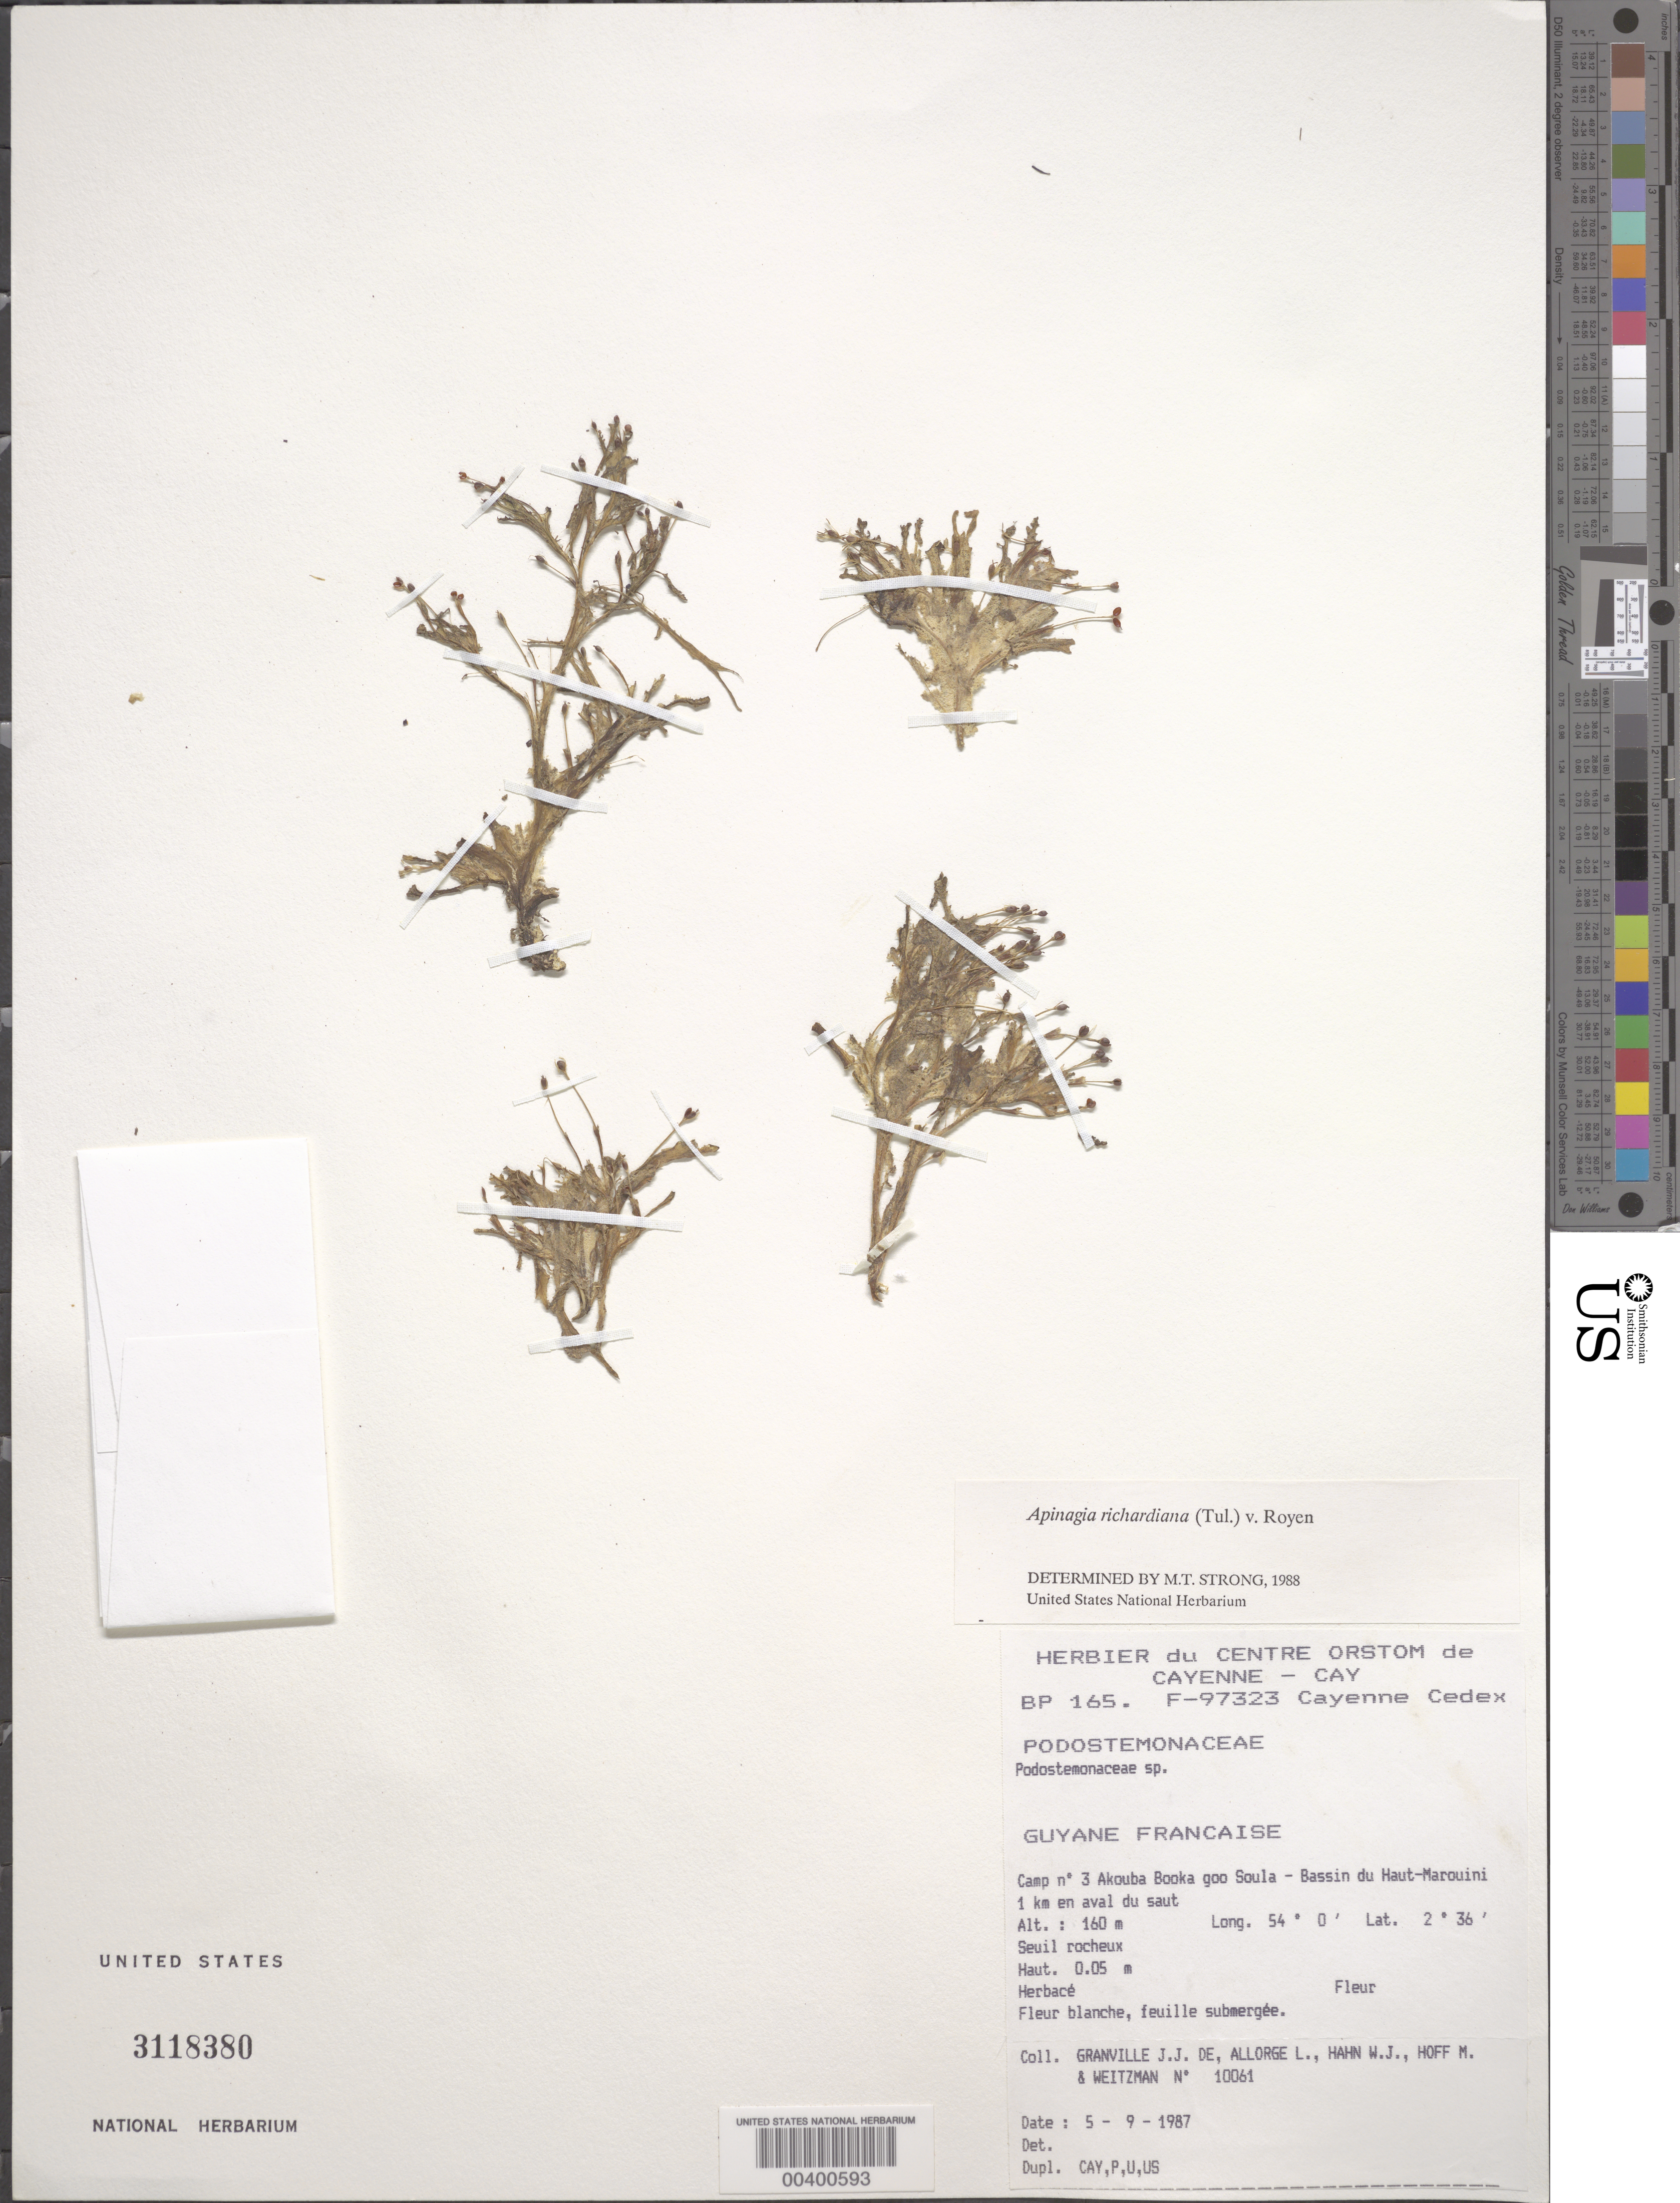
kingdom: Plantae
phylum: Tracheophyta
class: Magnoliopsida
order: Malpighiales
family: Podostemaceae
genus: Apinagia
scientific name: Apinagia richardiana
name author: (Tul.) P. Royen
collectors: J.-J. de Granville, L. Allorge, W. J. Hahn, M. Hoff & A. L. Weitzman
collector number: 10061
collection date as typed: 05 Sep 1987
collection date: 1987-09-05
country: French Guiana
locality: Camp no 3 akouba booka goo soula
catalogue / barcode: US 3118380